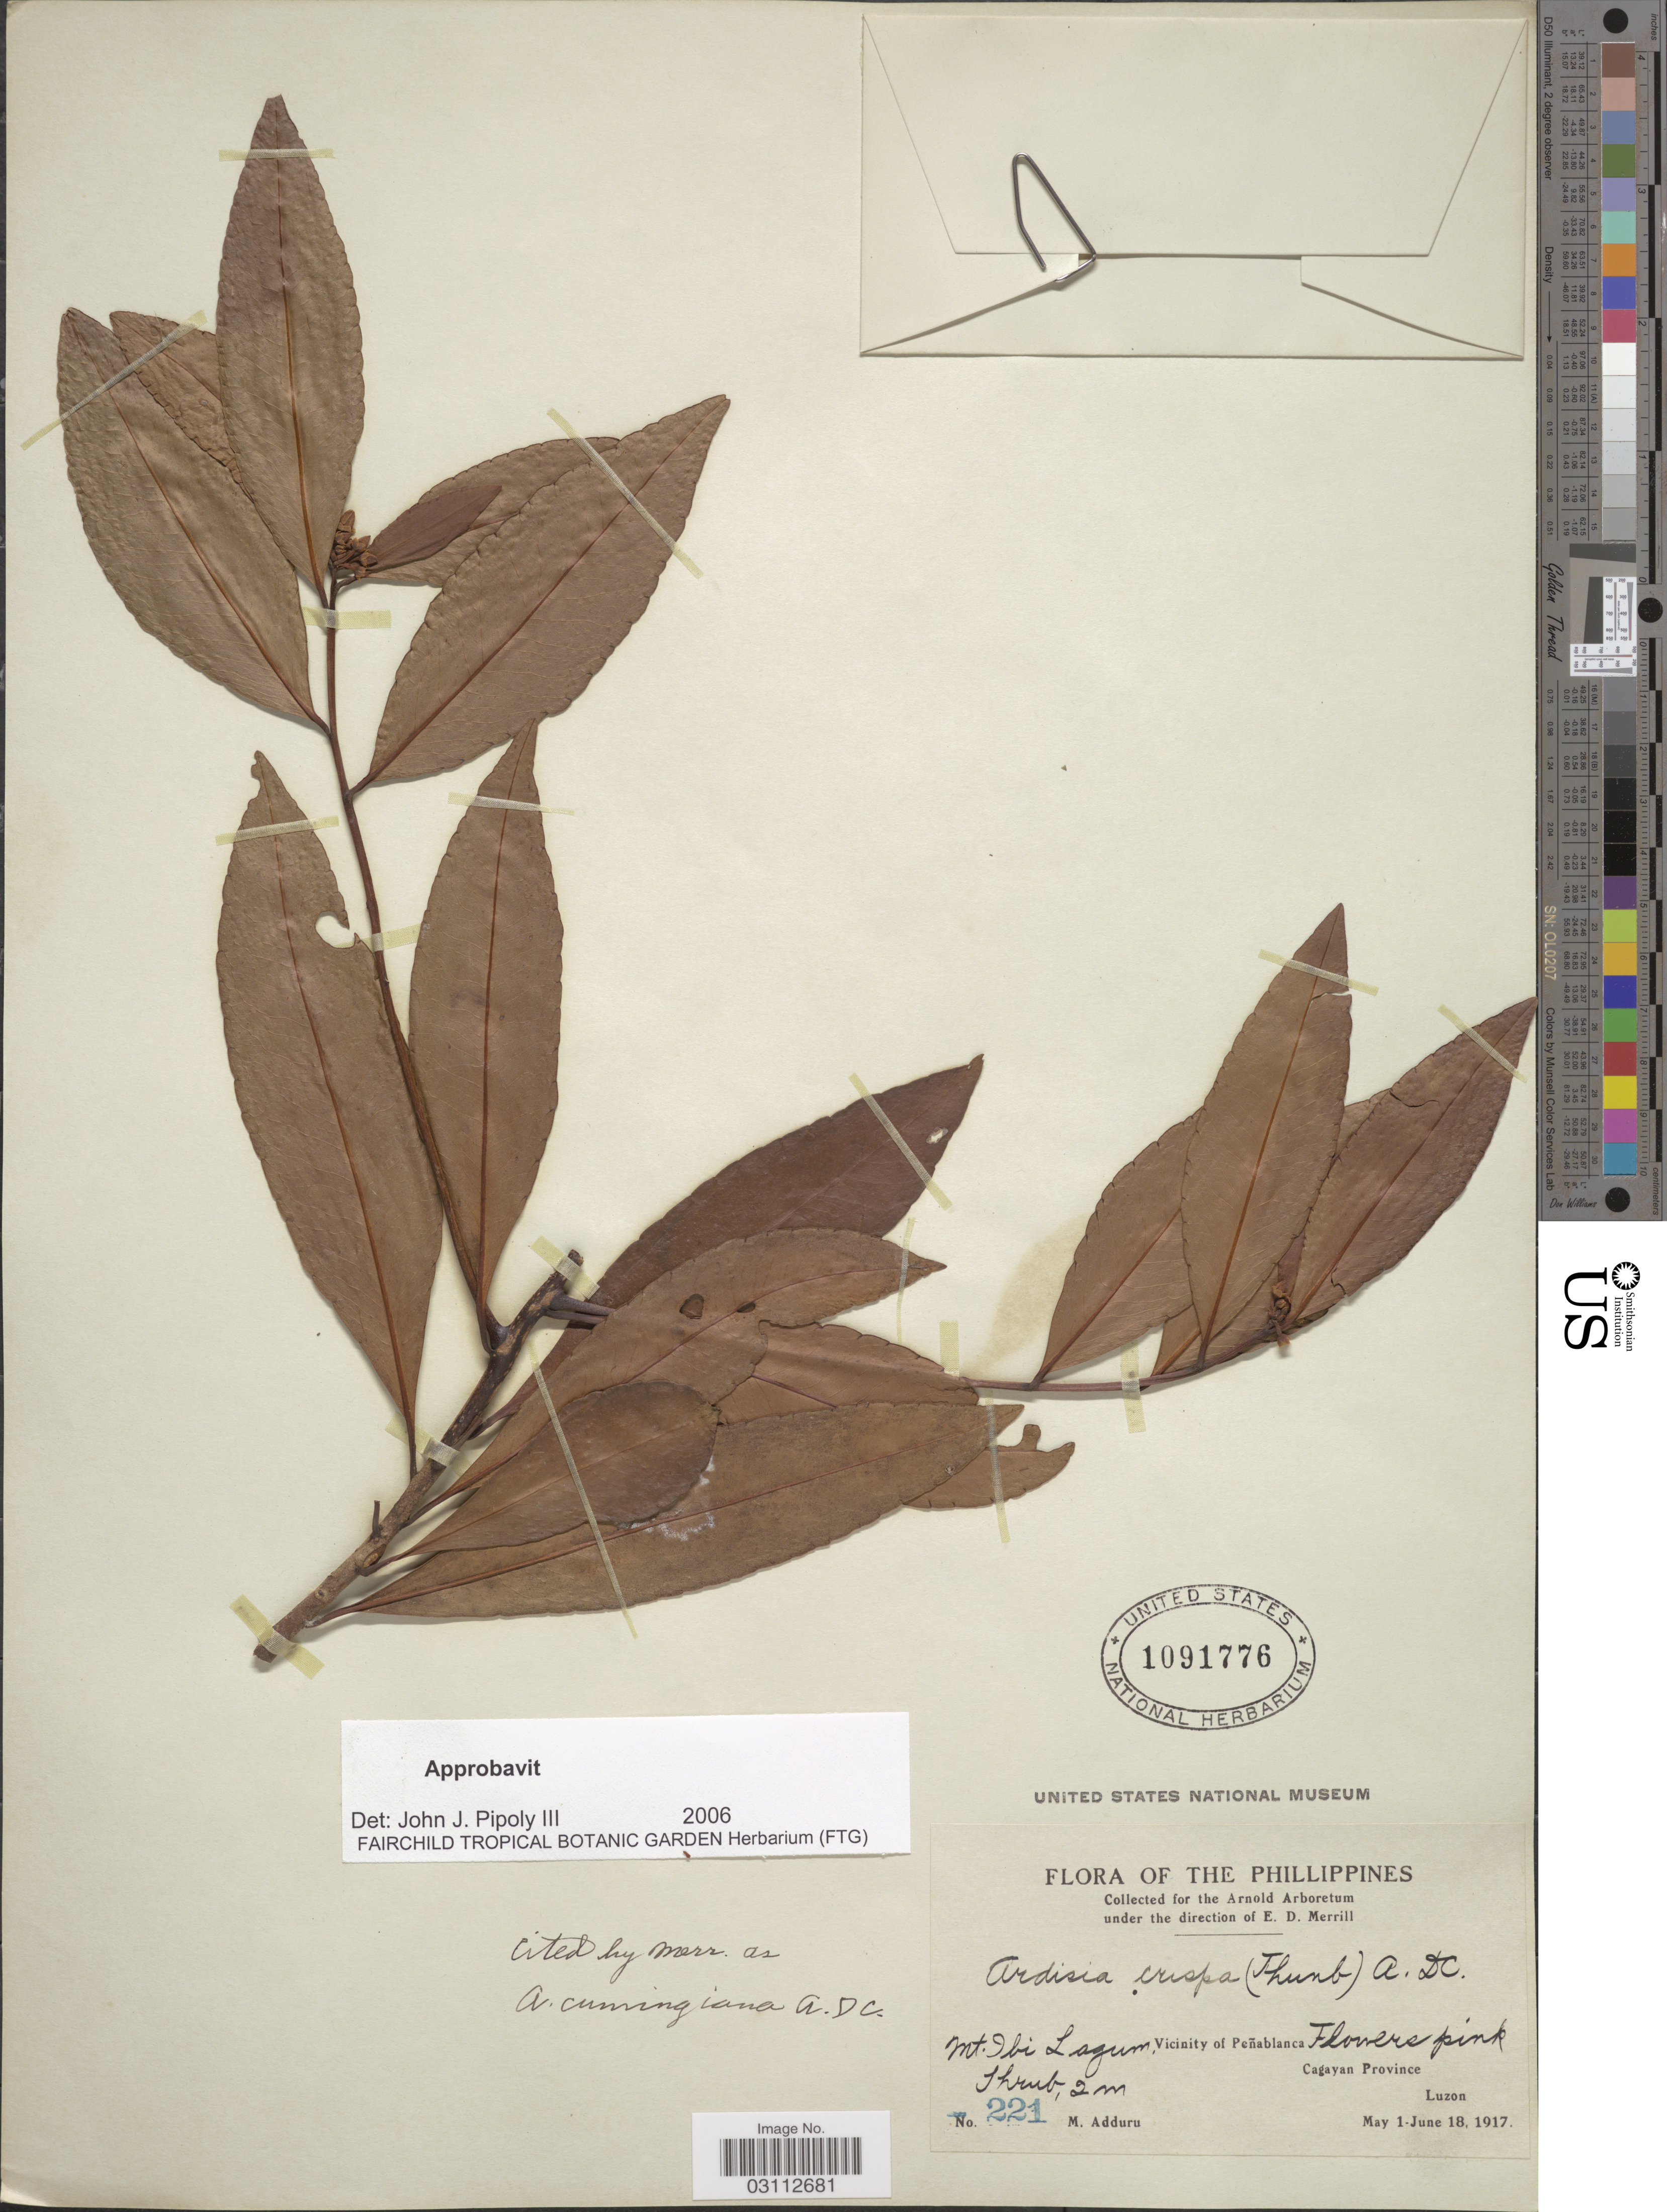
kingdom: Plantae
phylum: Tracheophyta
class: Magnoliopsida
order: Ericales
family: Primulaceae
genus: Ardisia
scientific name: Ardisia cumingiana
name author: A. DC.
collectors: M. Adduru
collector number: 221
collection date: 1917-05-01/1917-06-18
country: Philippines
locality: Mt. Ibi Lagum, Vicinity of Peñablanca, Cagayan Province, Luzon.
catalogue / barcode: US 1091776